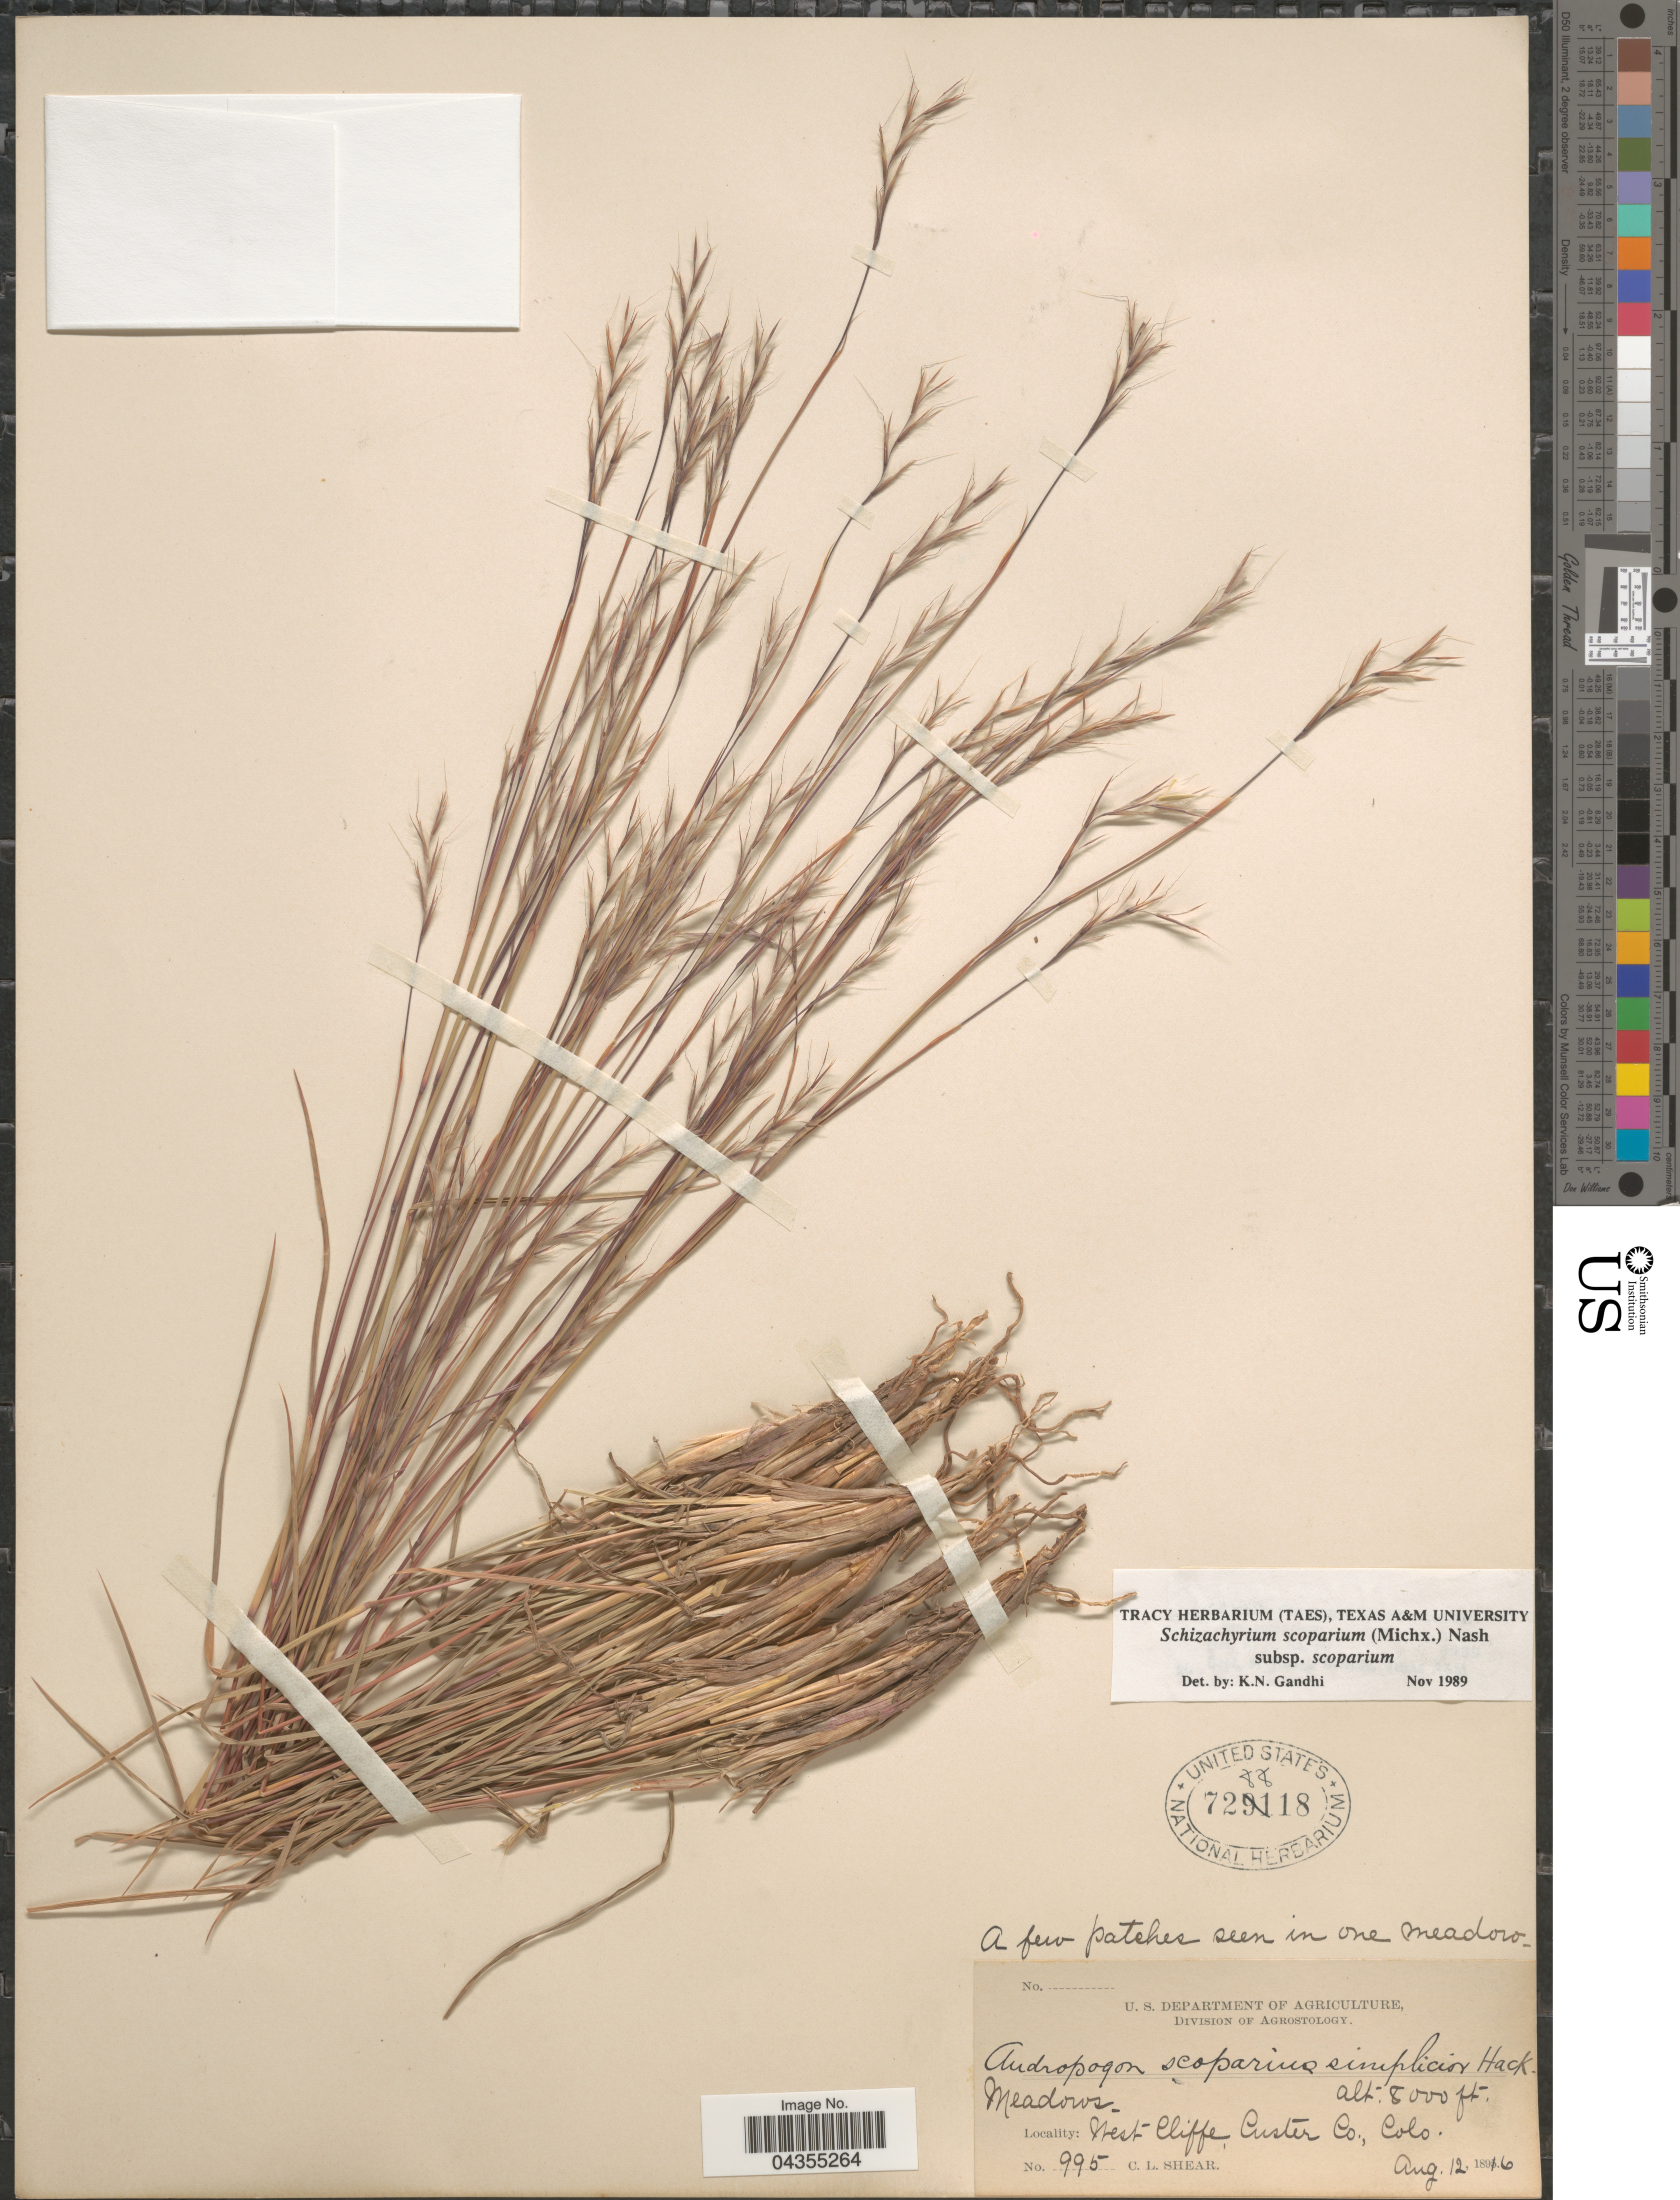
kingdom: Plantae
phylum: Tracheophyta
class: Liliopsida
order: Poales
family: Poaceae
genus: Schizachyrium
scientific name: Schizachyrium scoparium var. scoparium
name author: (Michx.) Nash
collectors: C. L. Shear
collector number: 995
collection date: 1896-08-12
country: United States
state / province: Colorado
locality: Meadows. West Cliffs, Custer Co.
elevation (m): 2438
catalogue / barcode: US 728818